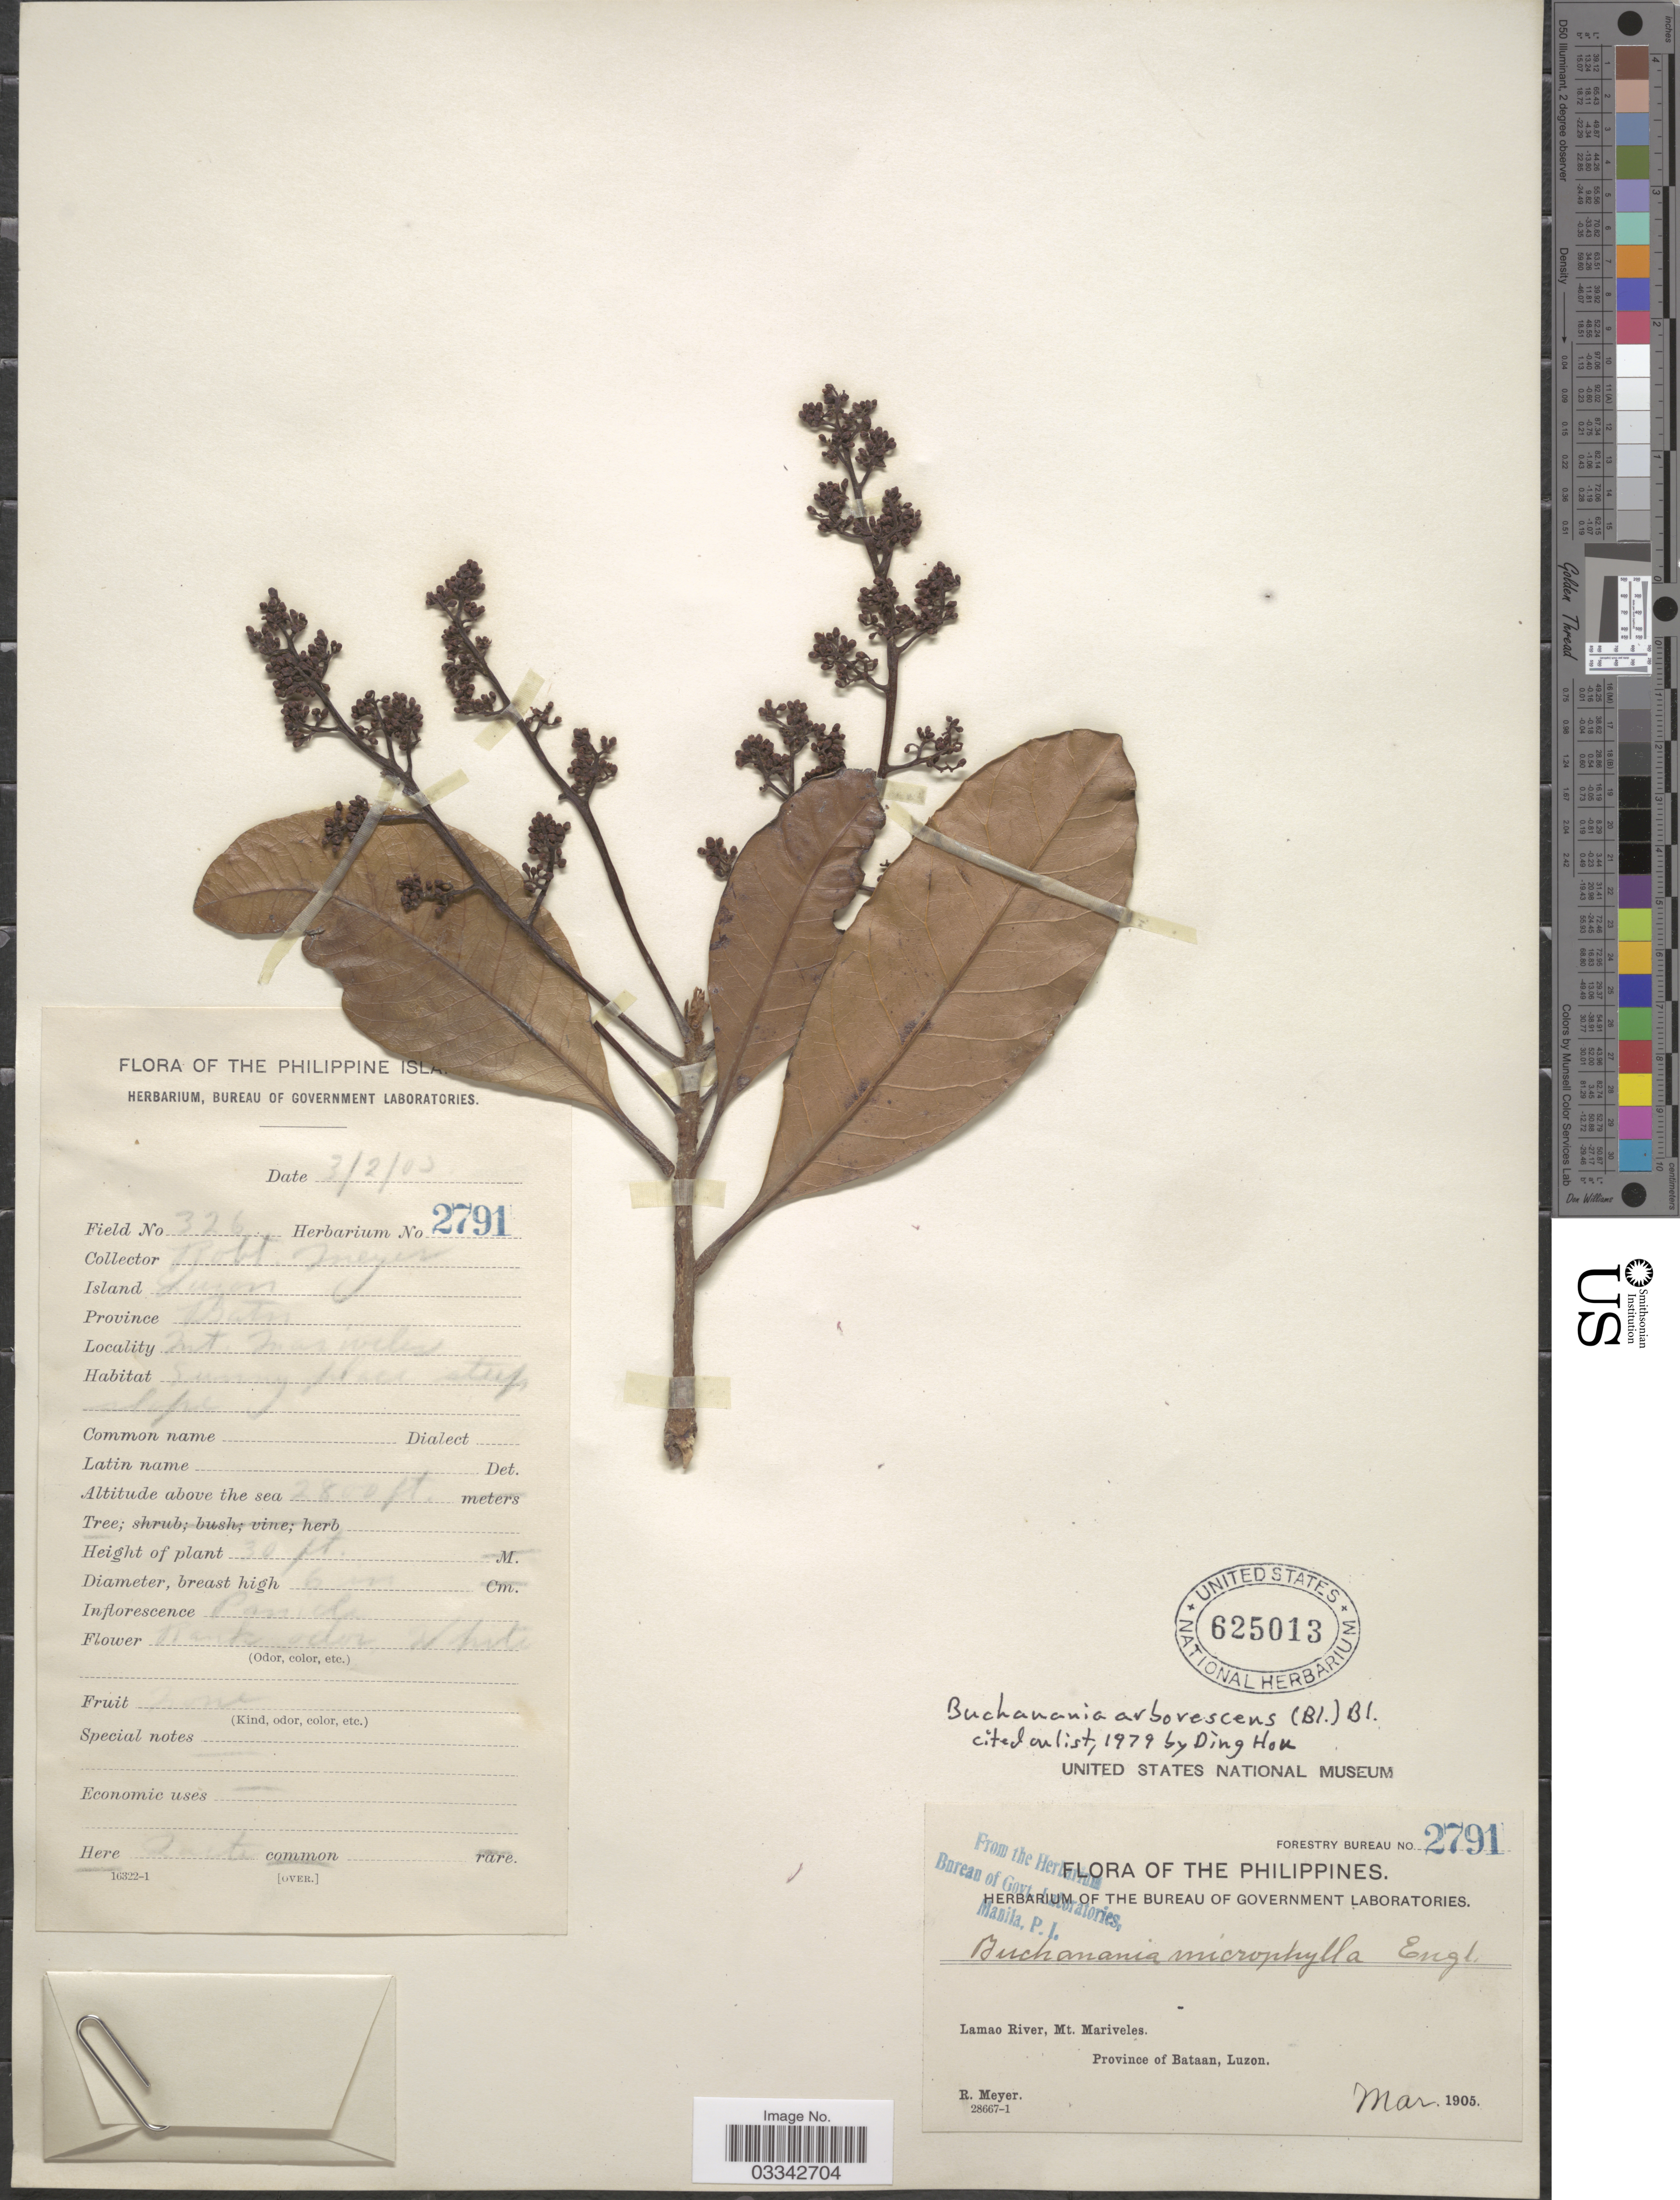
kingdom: Plantae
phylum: Tracheophyta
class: Magnoliopsida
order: Sapindales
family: Anacardiaceae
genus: Buchanania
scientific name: Buchanania arborescens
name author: (Blume) Blume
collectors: R. Meyer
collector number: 326/ Forestry Bureau 2791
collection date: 1905-03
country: Philippines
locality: Lamao River, Mt. Mariveles. Province of Bataan, Luzon.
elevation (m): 853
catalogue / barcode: US 625013